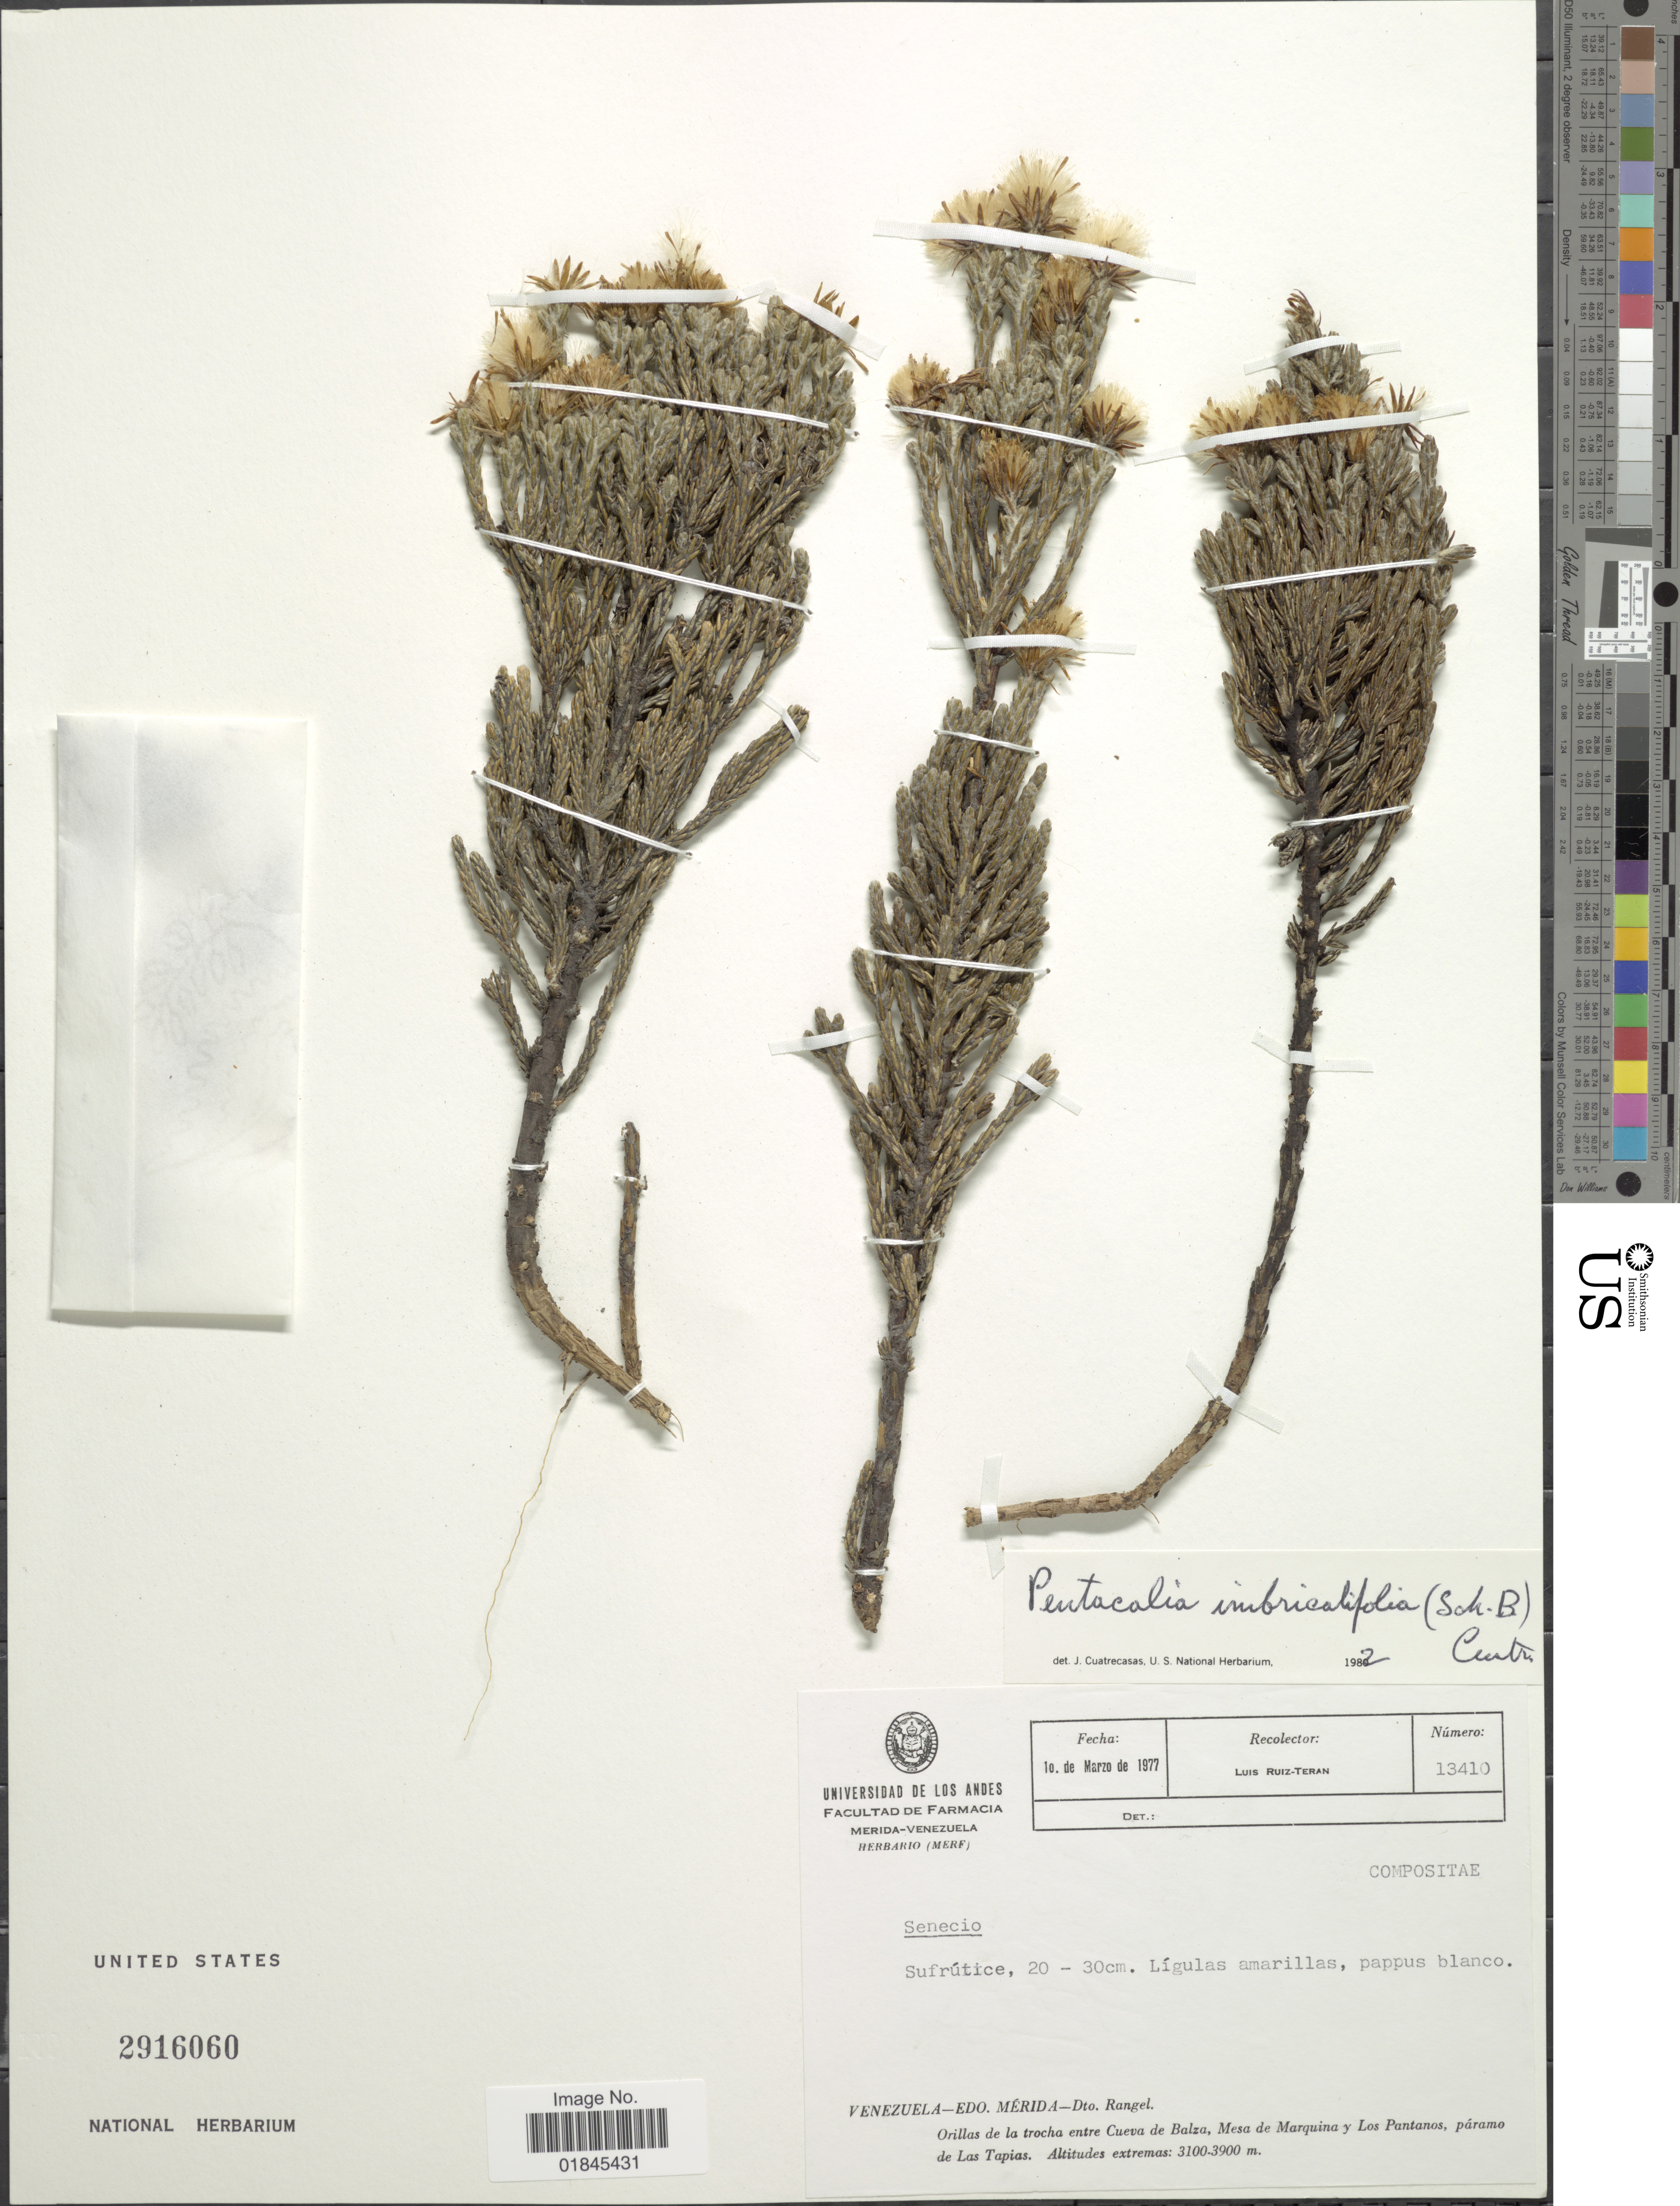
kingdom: Plantae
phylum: Tracheophyta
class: Magnoliopsida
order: Asterales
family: Asteraceae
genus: Pentacalia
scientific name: Pentacalia imbricatifolia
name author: (Sch. Bip. ex Wedd.) Cuatrec.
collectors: L. E. Ruíz-Terán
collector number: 13410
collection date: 1977-03-10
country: Venezuela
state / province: Mérida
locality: Venezuela - Edo. Mérida - Dto. Rangel. Orillas de la trocha entre Cueva de Balza, Mesa de Marquina y Los Pantanos, páramo de Las Tapias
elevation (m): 3100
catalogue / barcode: US 2916060